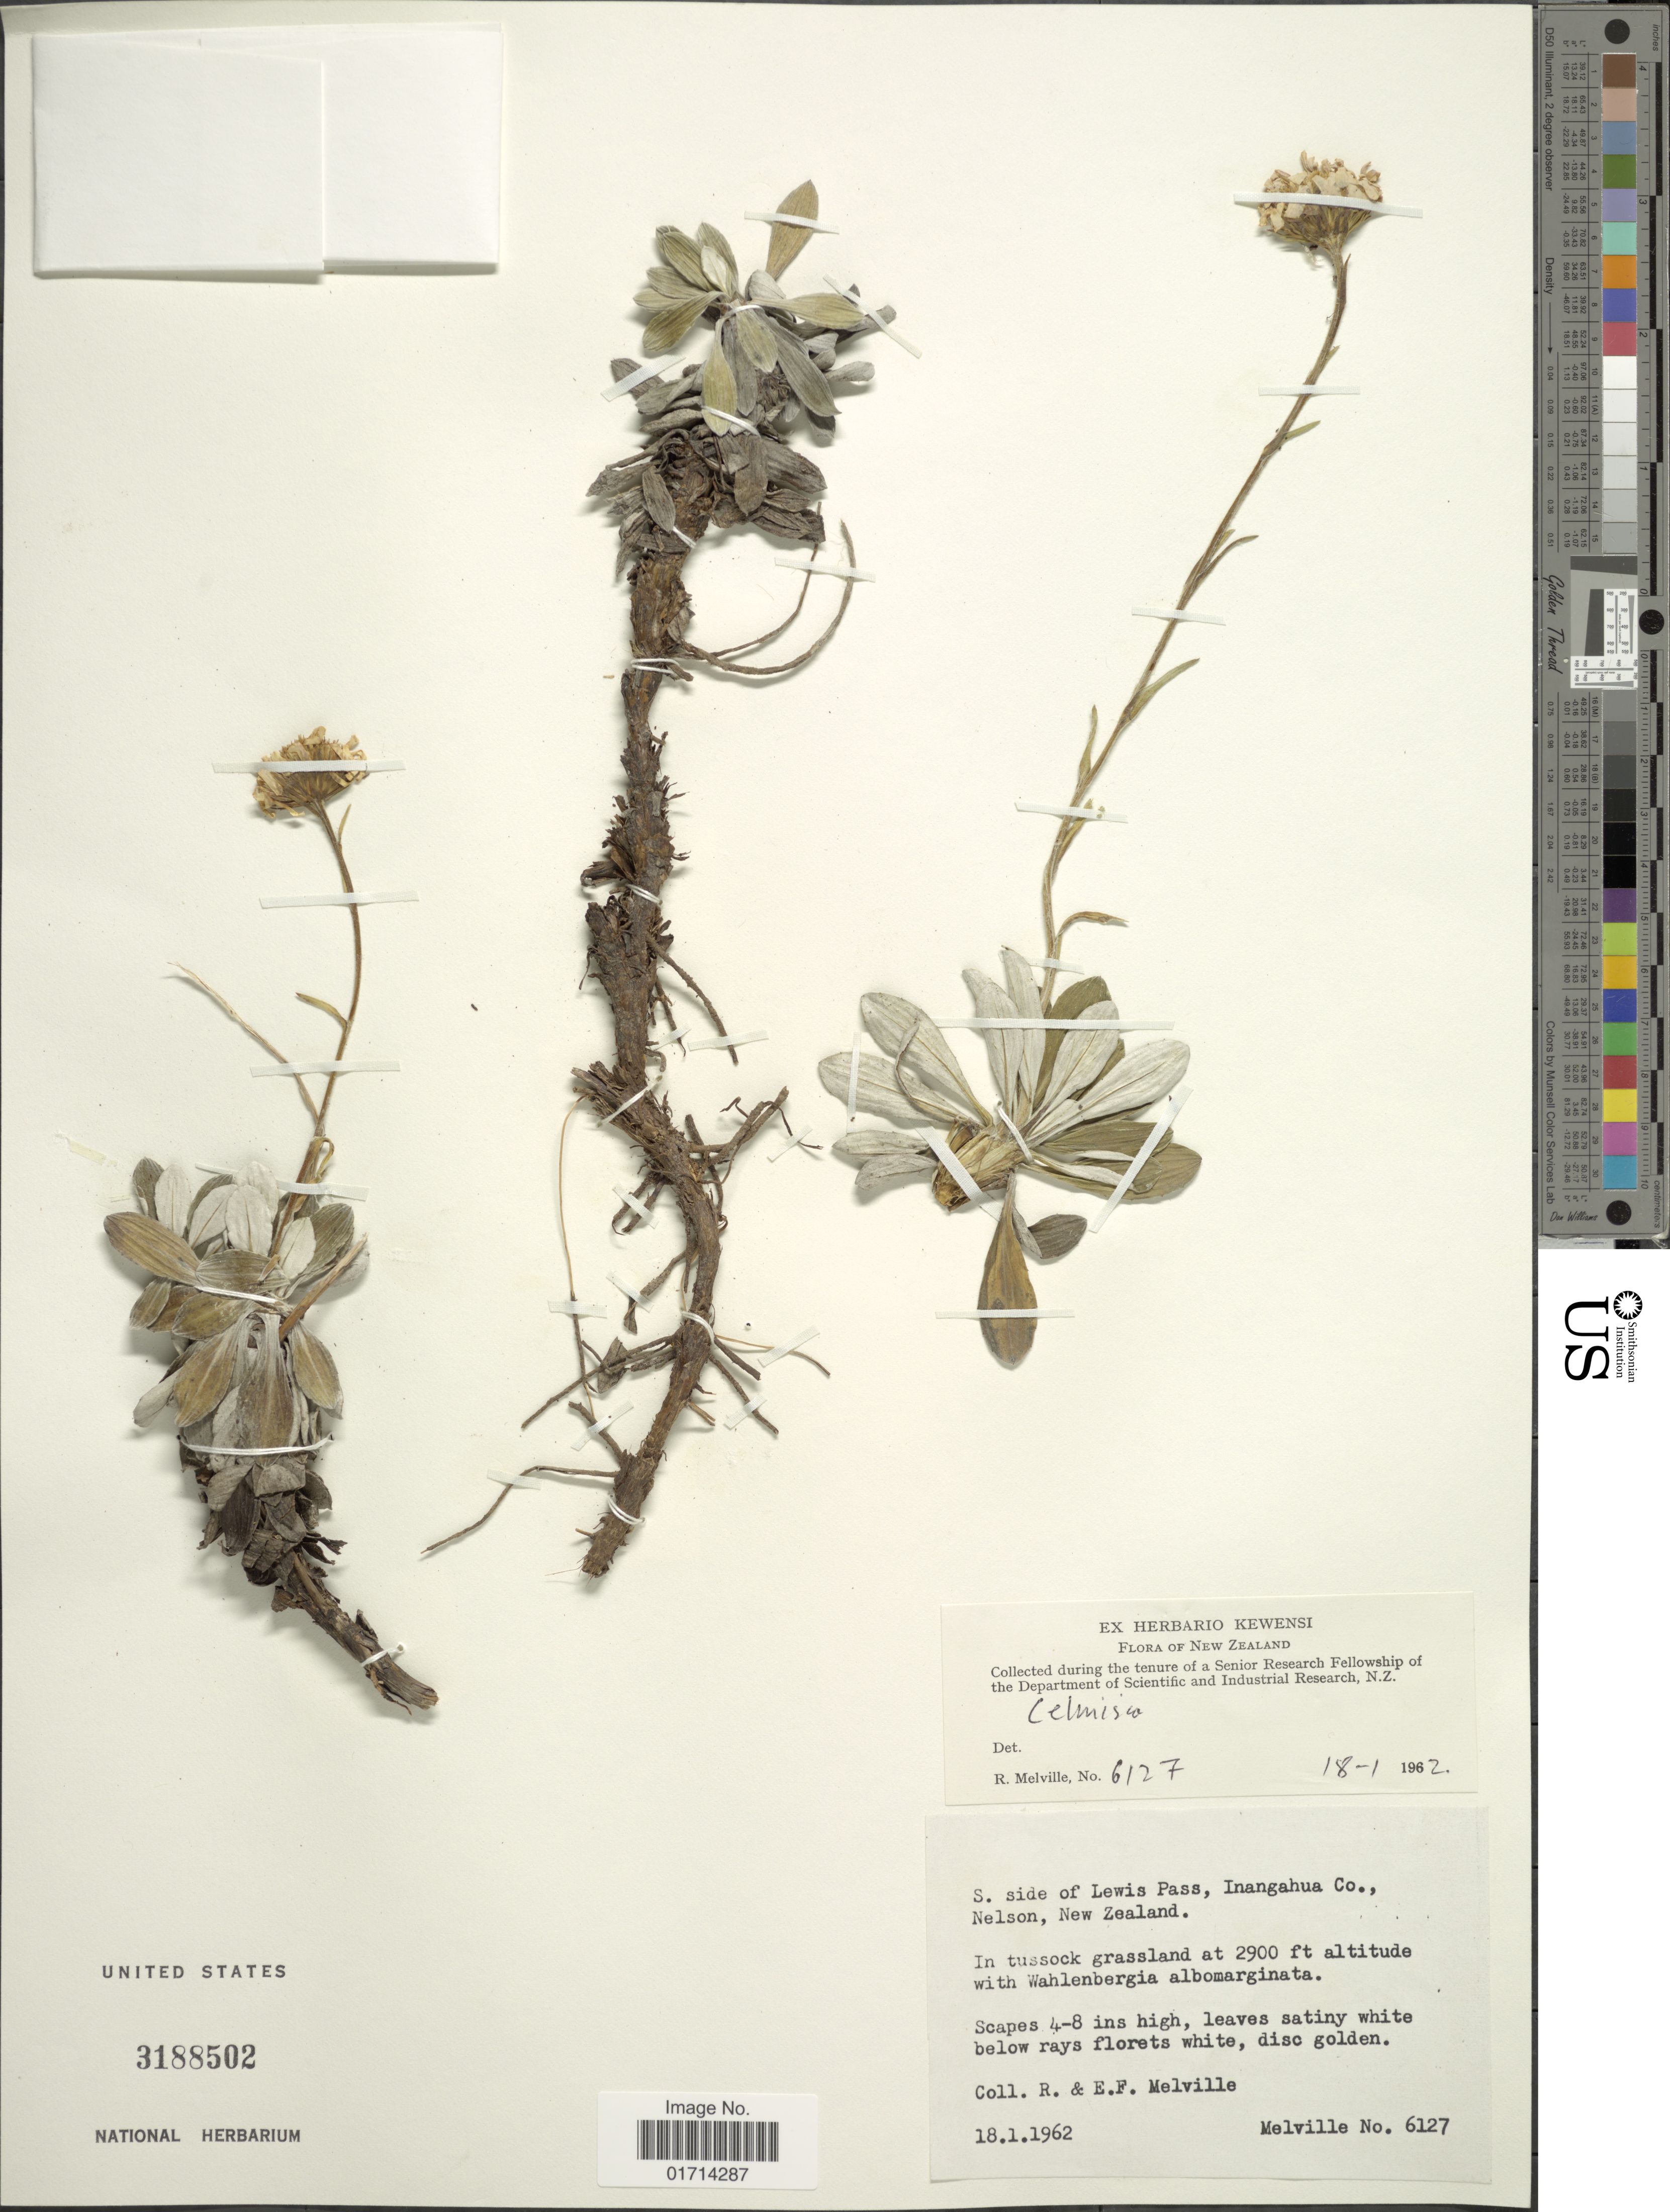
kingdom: Plantae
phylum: Tracheophyta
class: Magnoliopsida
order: Asterales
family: Asteraceae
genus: Celmisia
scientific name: Celmisia sp.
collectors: R. Melville & E. Melville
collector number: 6127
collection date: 1962-01-18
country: New Zealand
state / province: Nelson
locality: S. side of Lewis Pass, Inangahua Co., Nelson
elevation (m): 884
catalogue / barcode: US 3188502